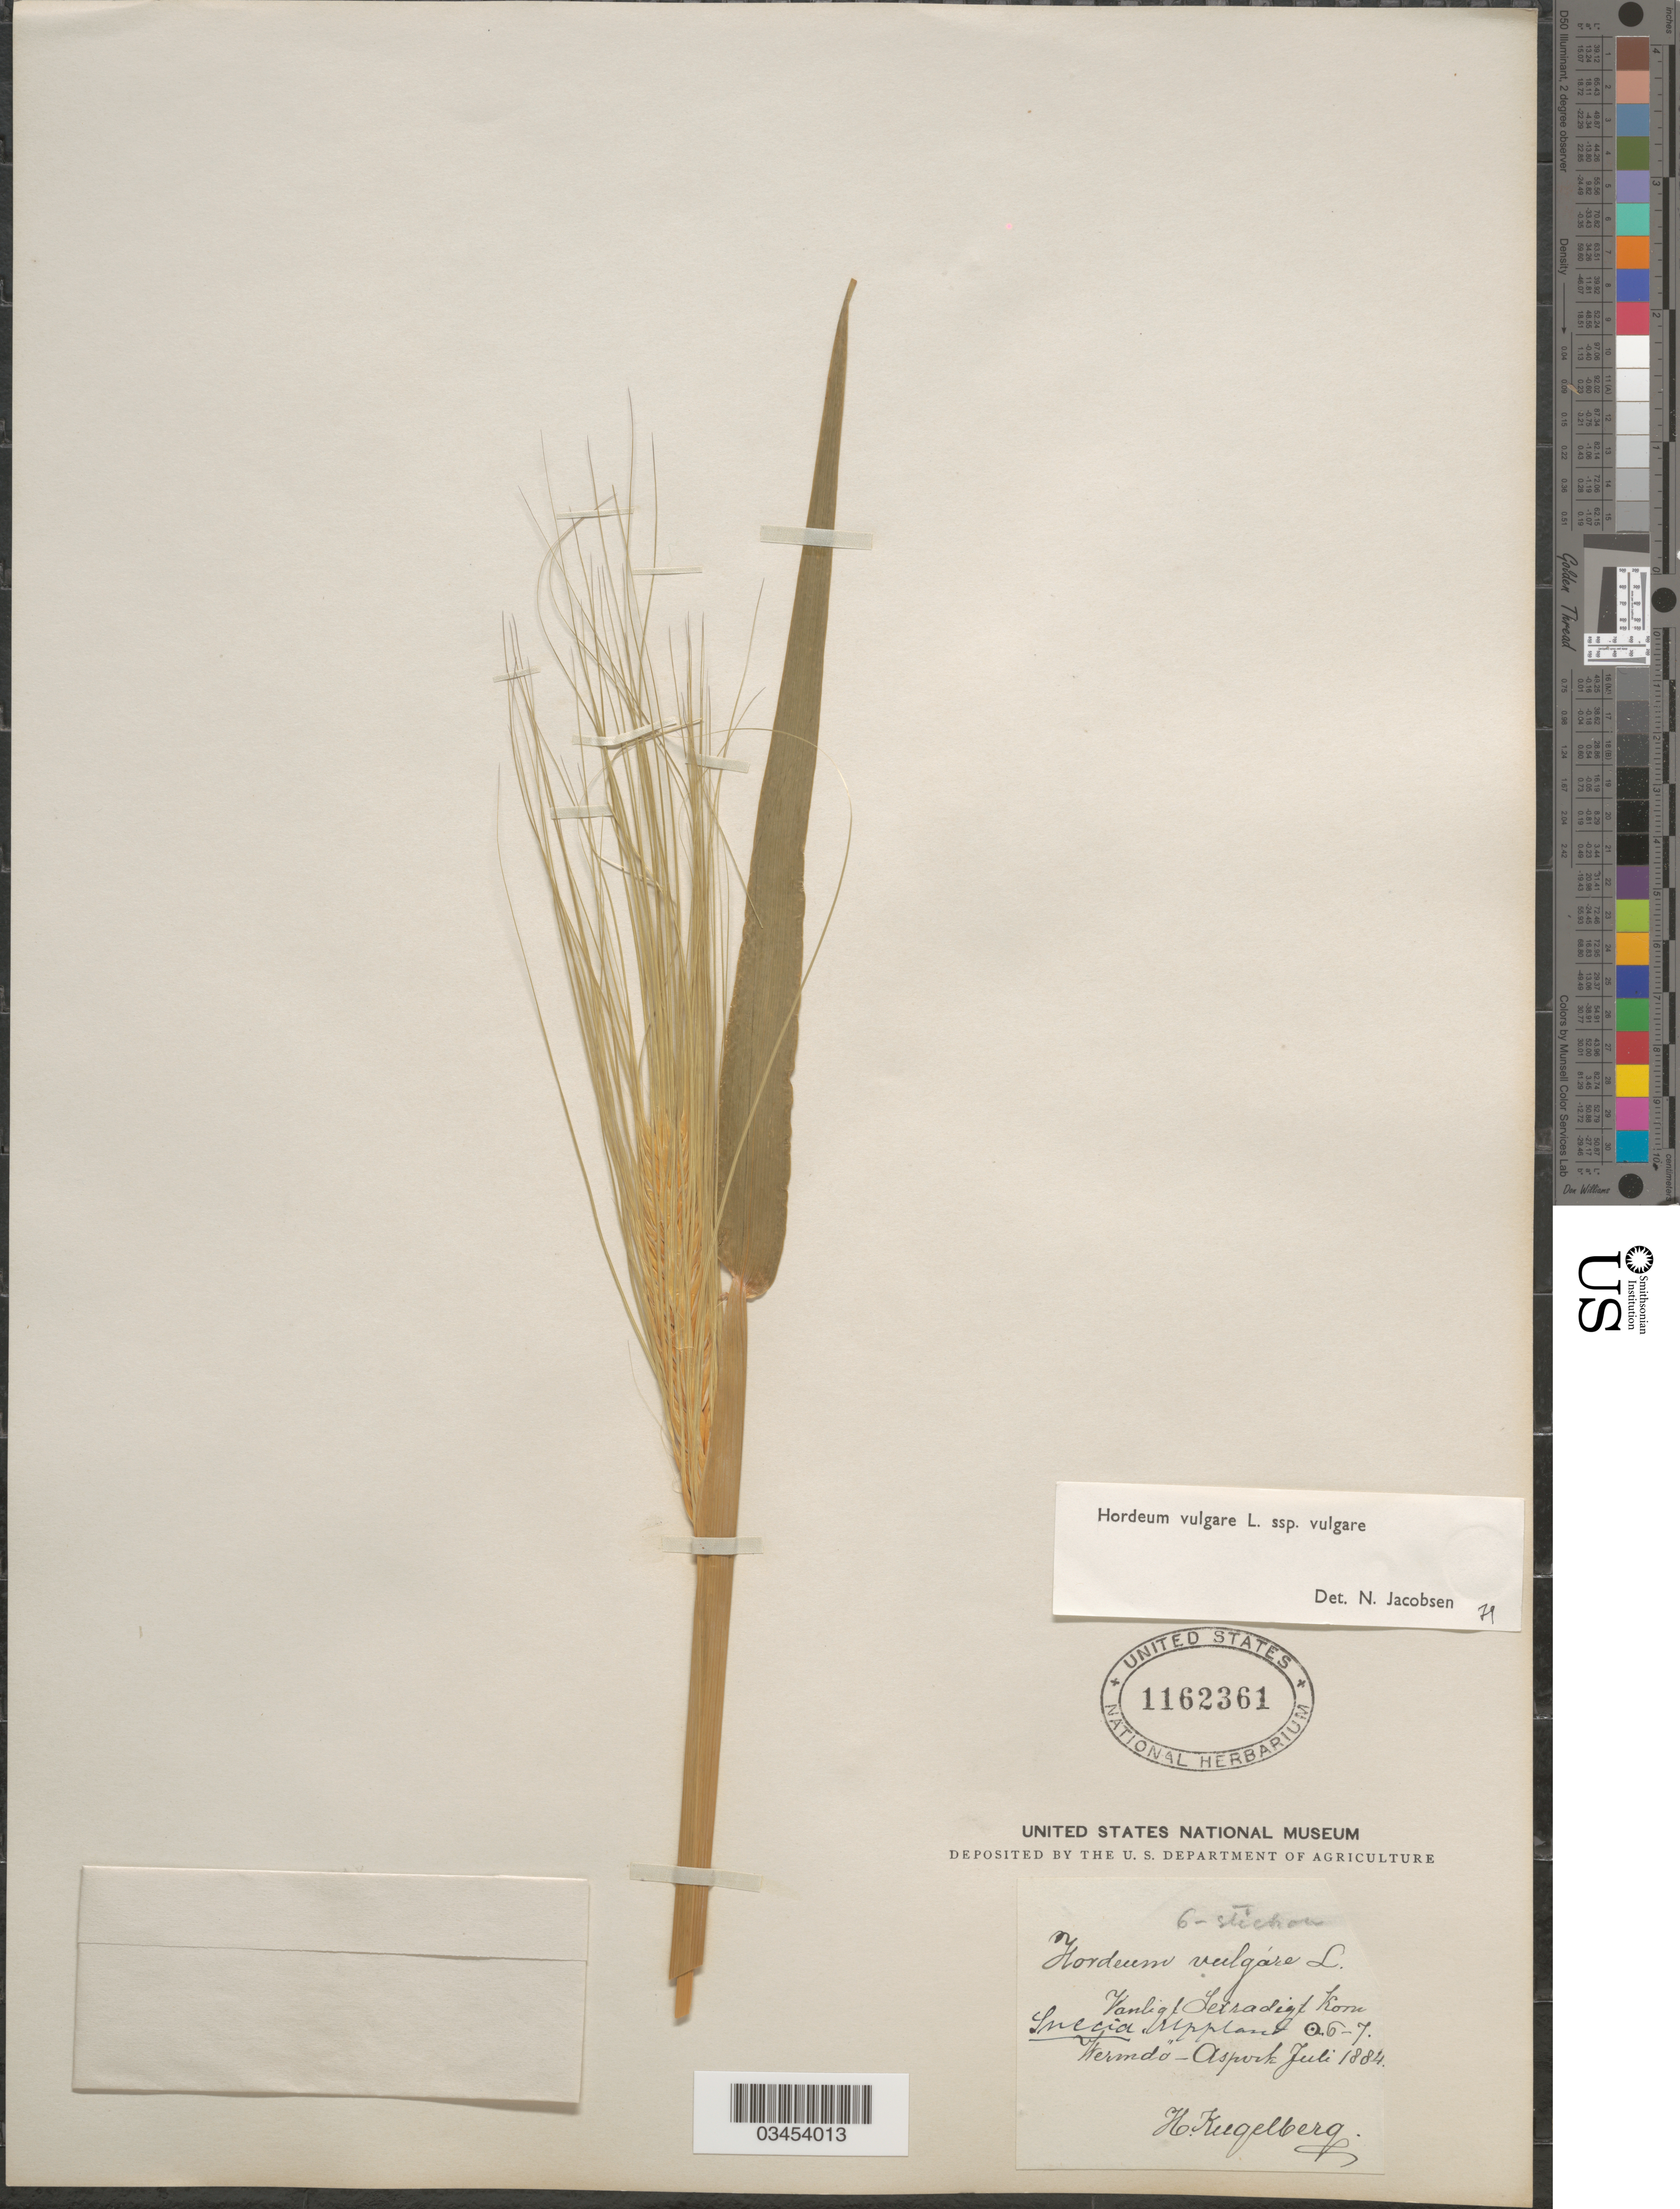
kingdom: Plantae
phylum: Tracheophyta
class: Liliopsida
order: Poales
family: Poaceae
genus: Hordeum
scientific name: Hordeum vulgare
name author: L.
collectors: H. Kugelberg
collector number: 6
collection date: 1884-07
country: Sweden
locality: Suecica "Uppland Wermda"- Aspvik.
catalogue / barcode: US 1162361